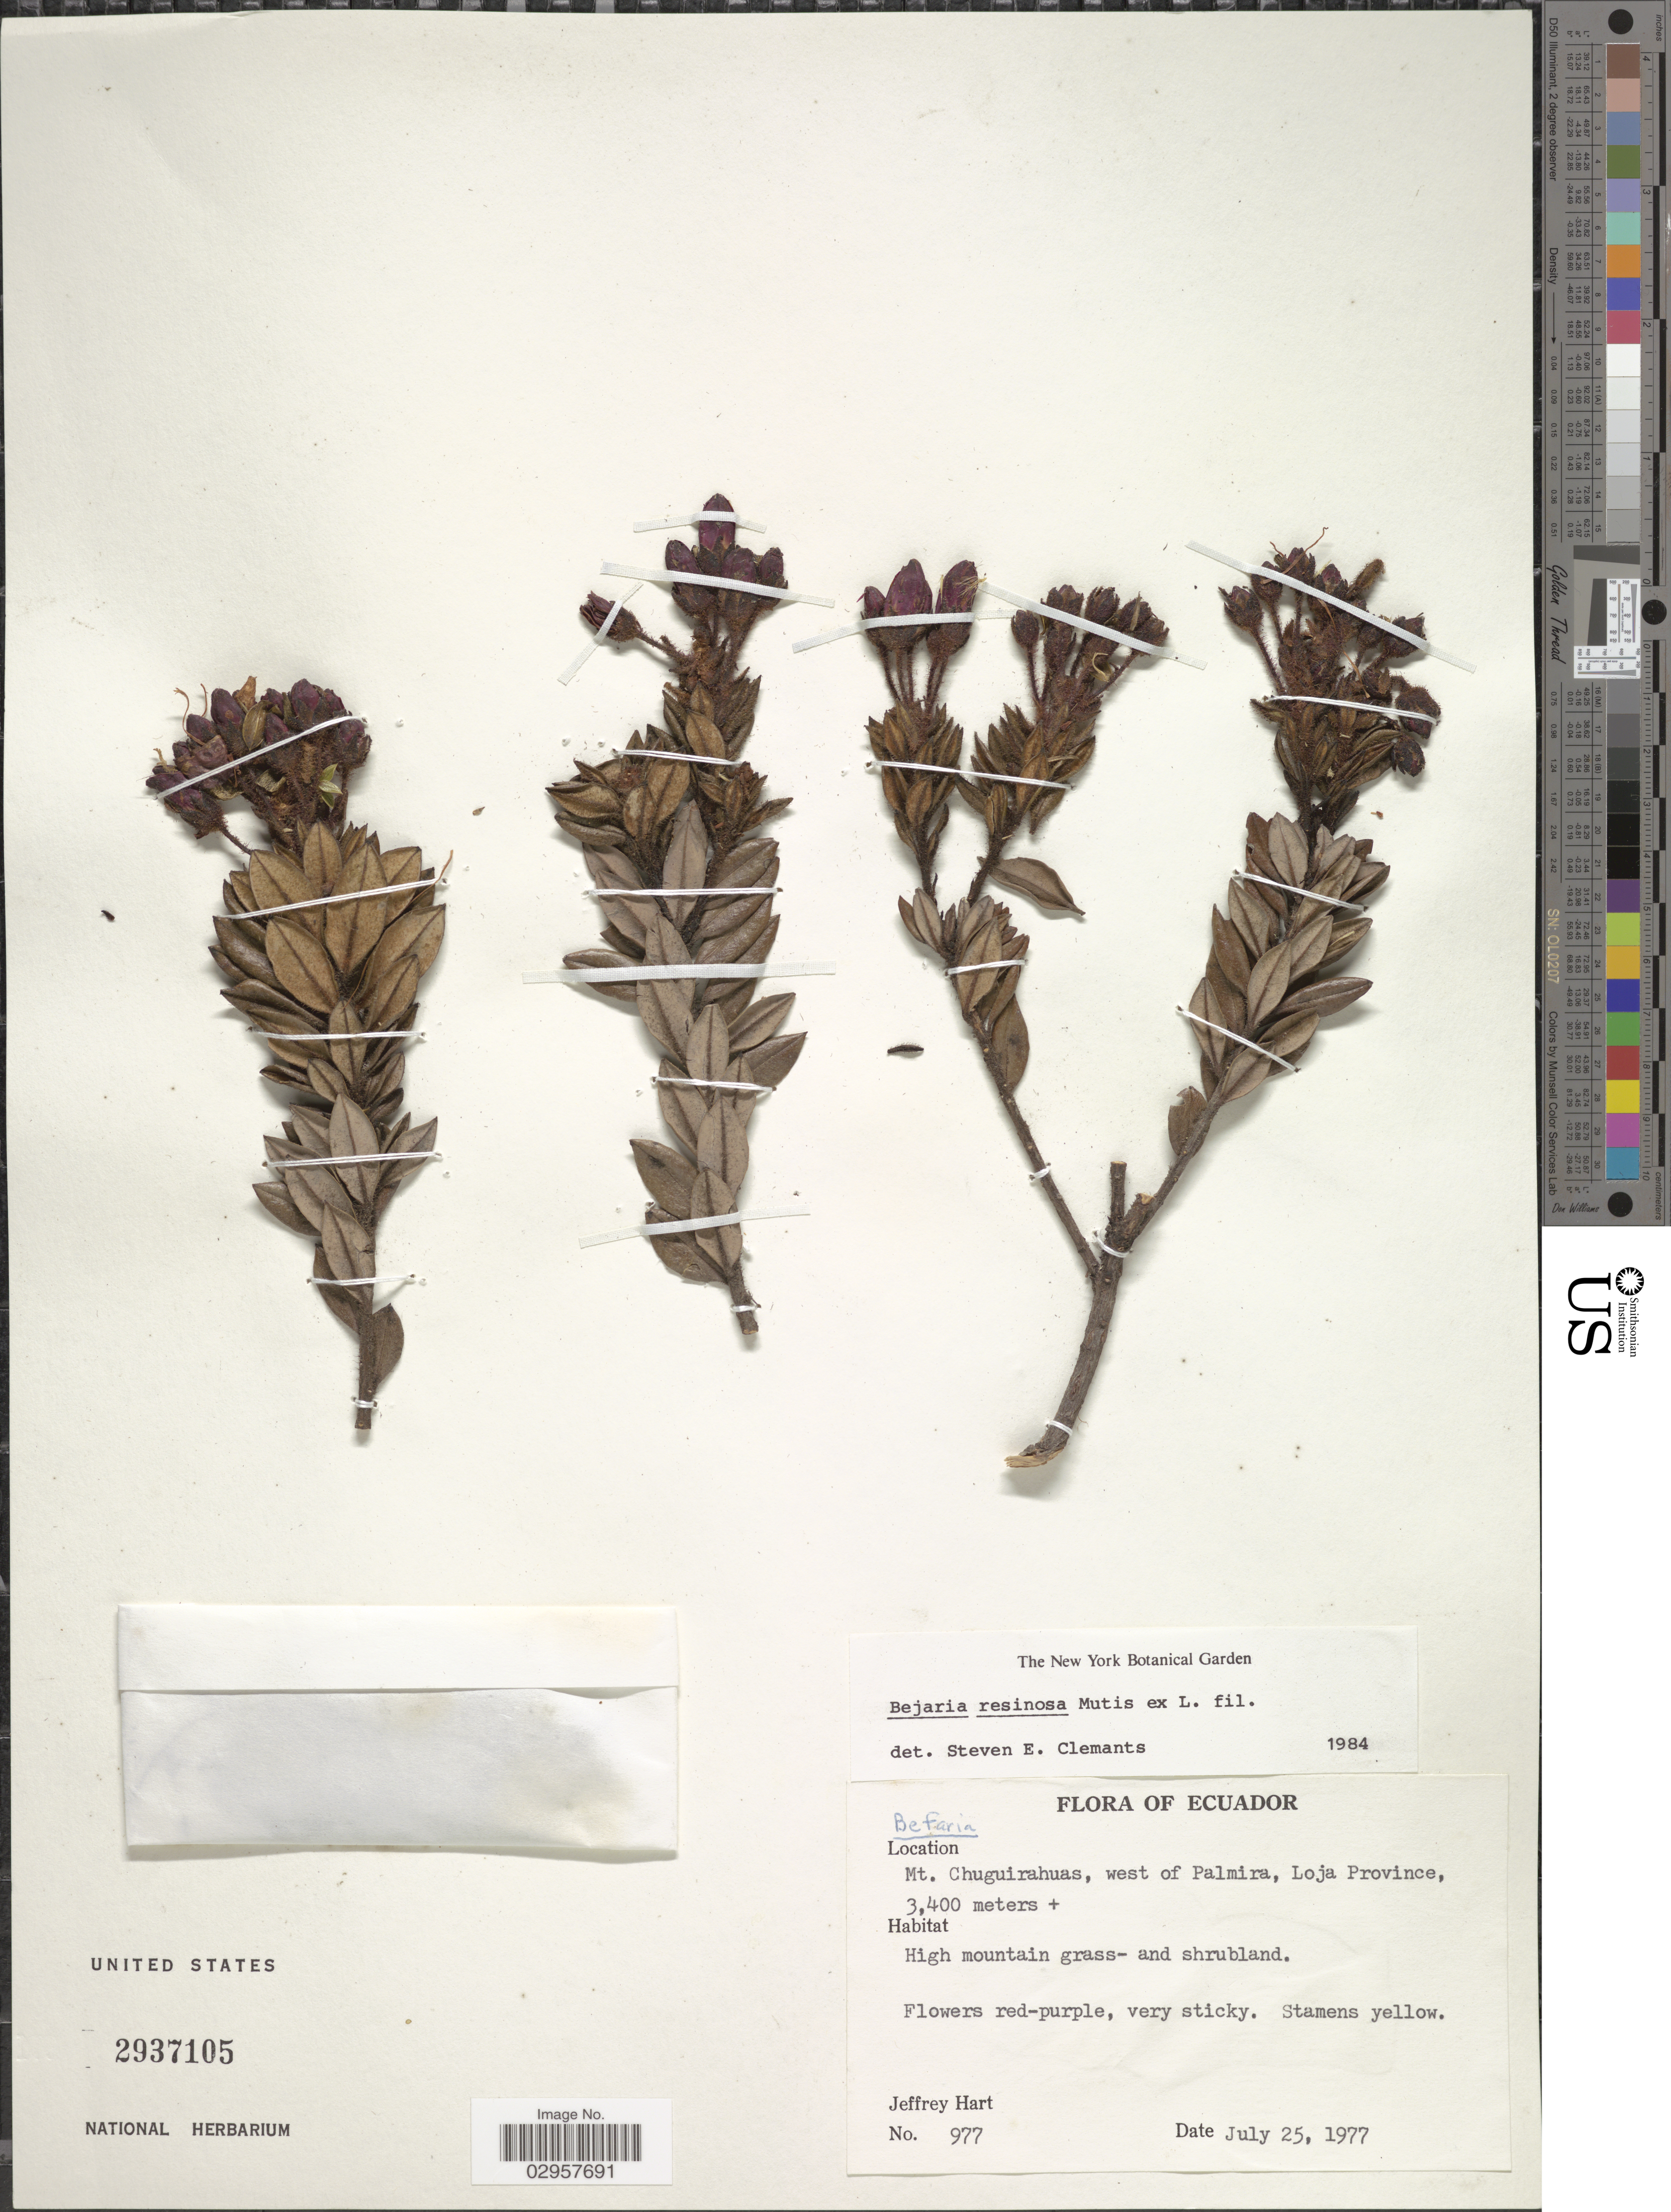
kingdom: Plantae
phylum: Tracheophyta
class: Magnoliopsida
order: Ericales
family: Ericaceae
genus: Befaria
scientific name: Befaria resinosa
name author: Mutis ex L. f.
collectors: J. A. Hart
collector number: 977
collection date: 1977-07-25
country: Ecuador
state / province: Loja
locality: Mt. Chuguirahuas, west of Palmira.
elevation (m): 3400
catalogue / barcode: US 2937105